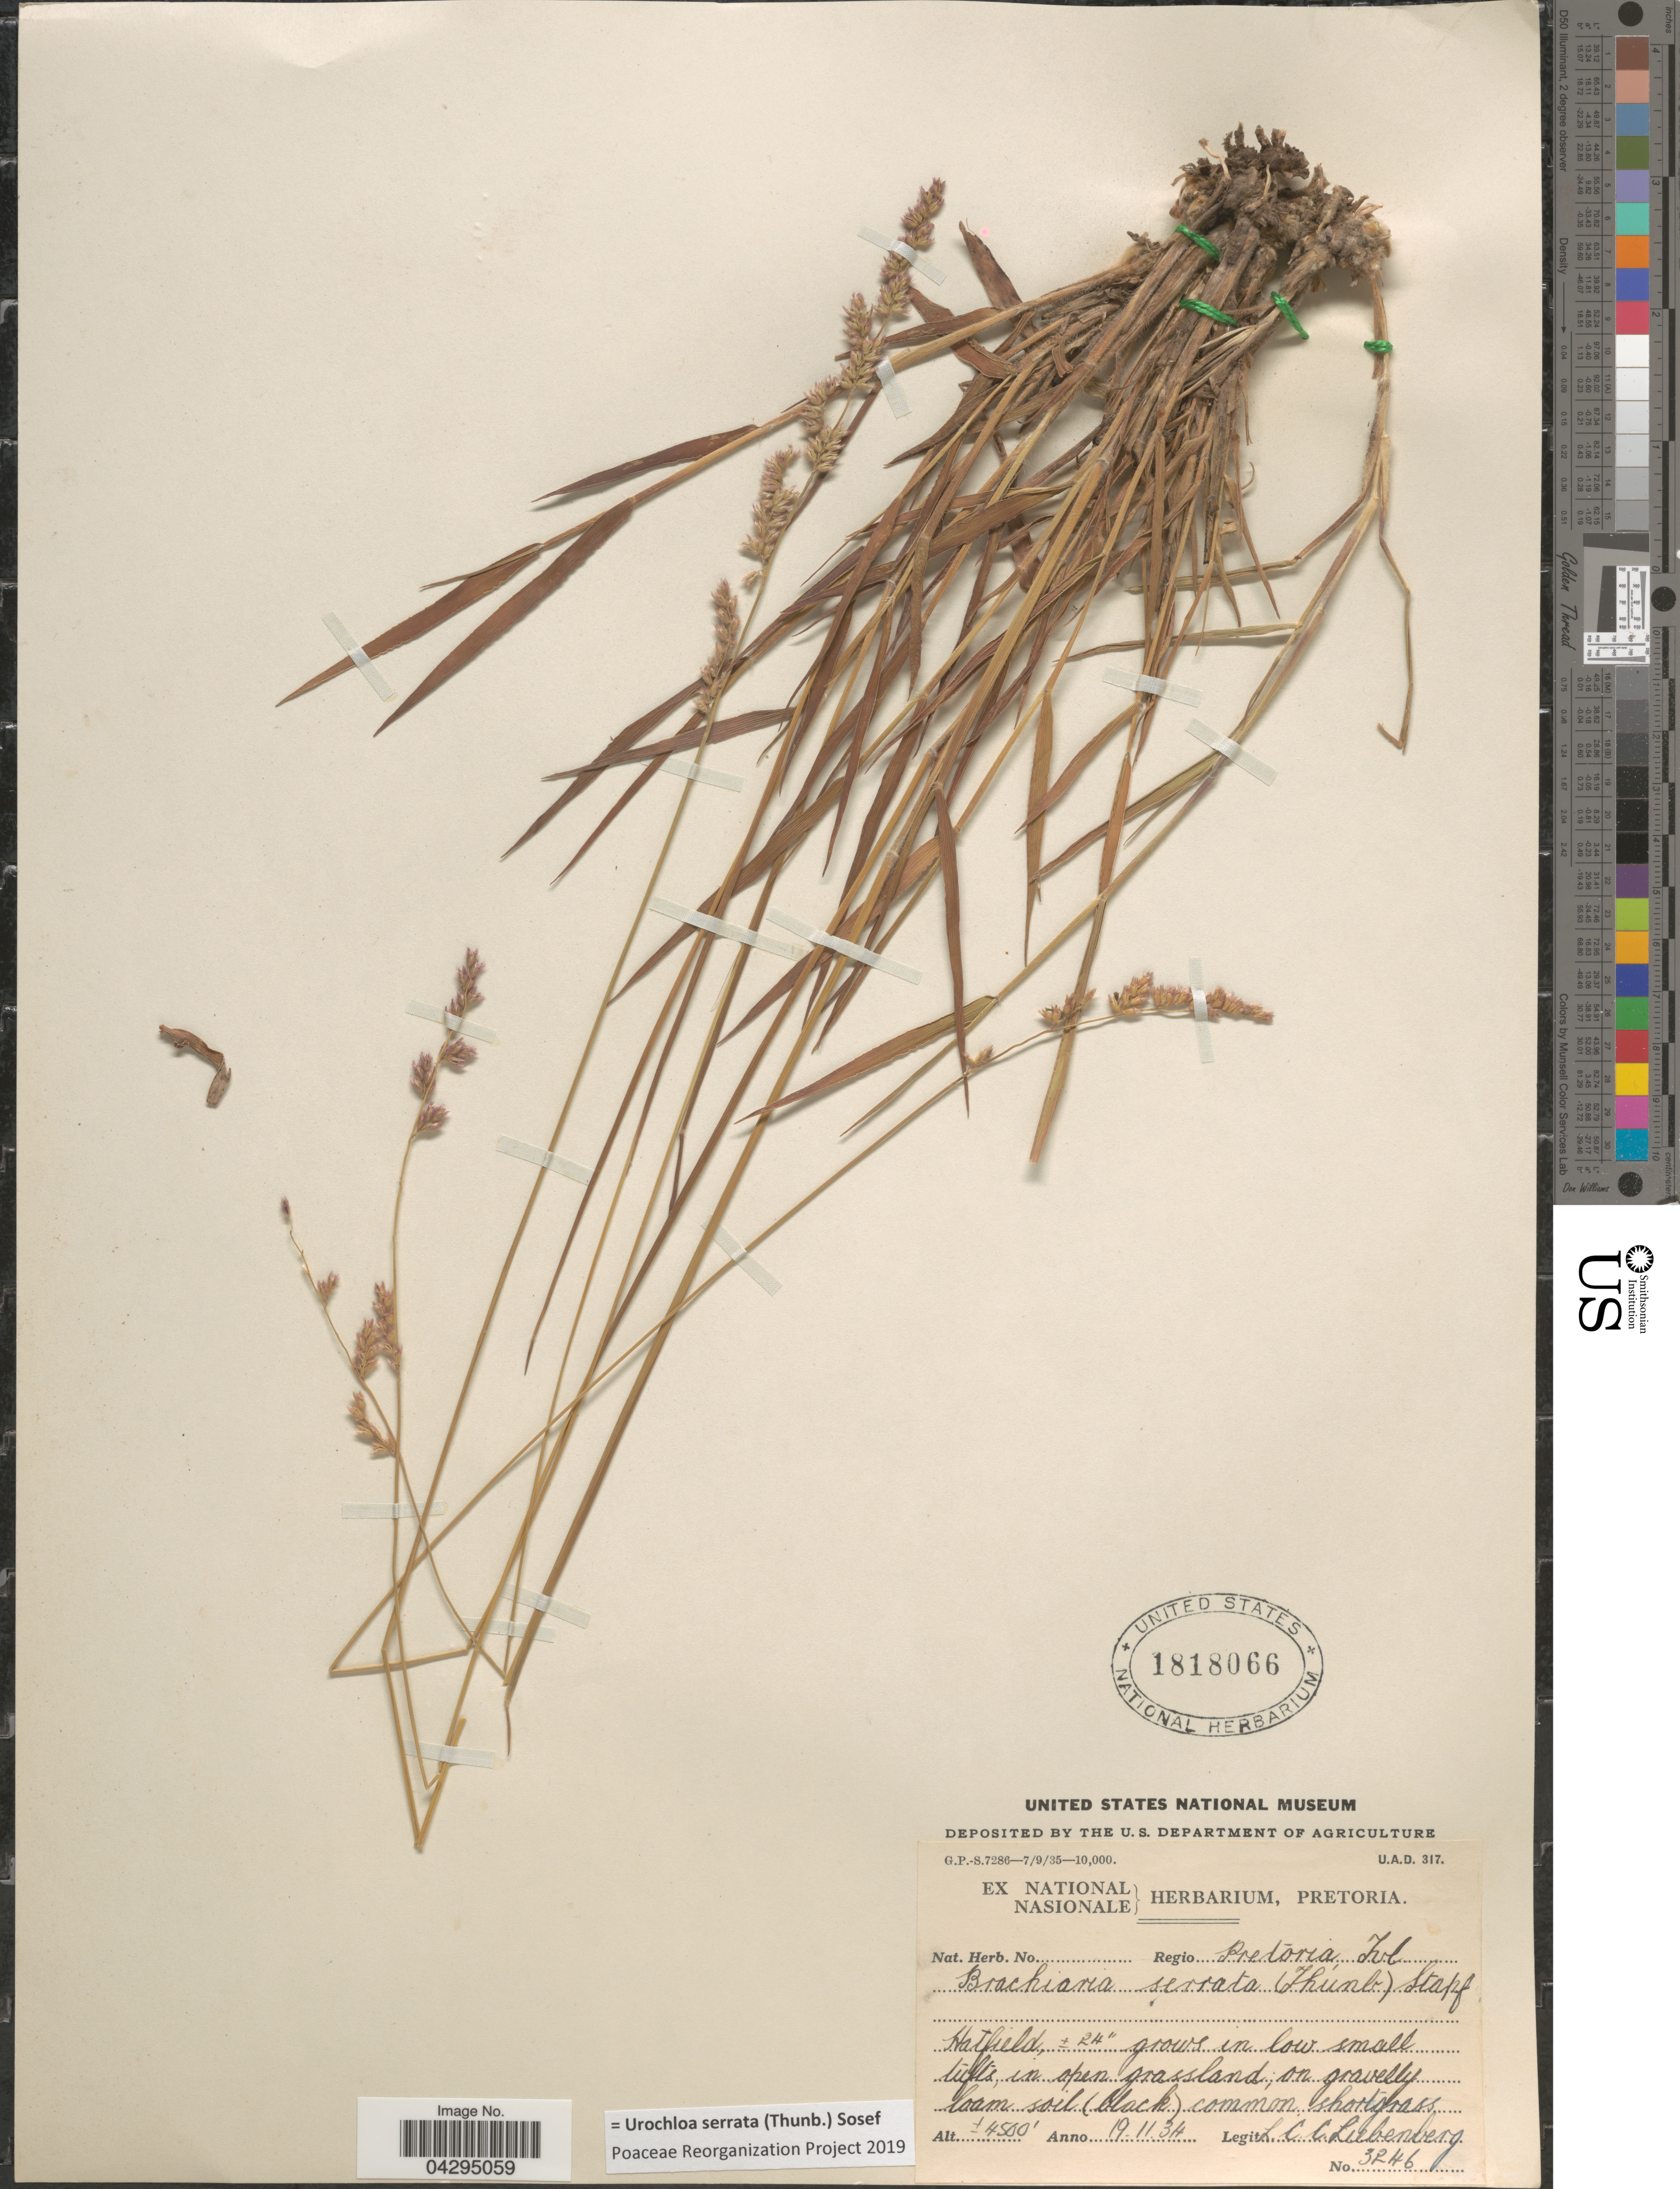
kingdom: Plantae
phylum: Tracheophyta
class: Liliopsida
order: Poales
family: Poaceae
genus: Urochloa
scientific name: Urochloa serrata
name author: (Thunb.) Sosef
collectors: L. Liebenberg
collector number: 3246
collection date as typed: Transcribed d/m/y: 19/11/34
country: South Africa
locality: Regio Pretoria, Tvl. Hatfield, in low small tufts, in open grassland on gravelly loam soil (black).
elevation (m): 1372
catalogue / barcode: US 1818066